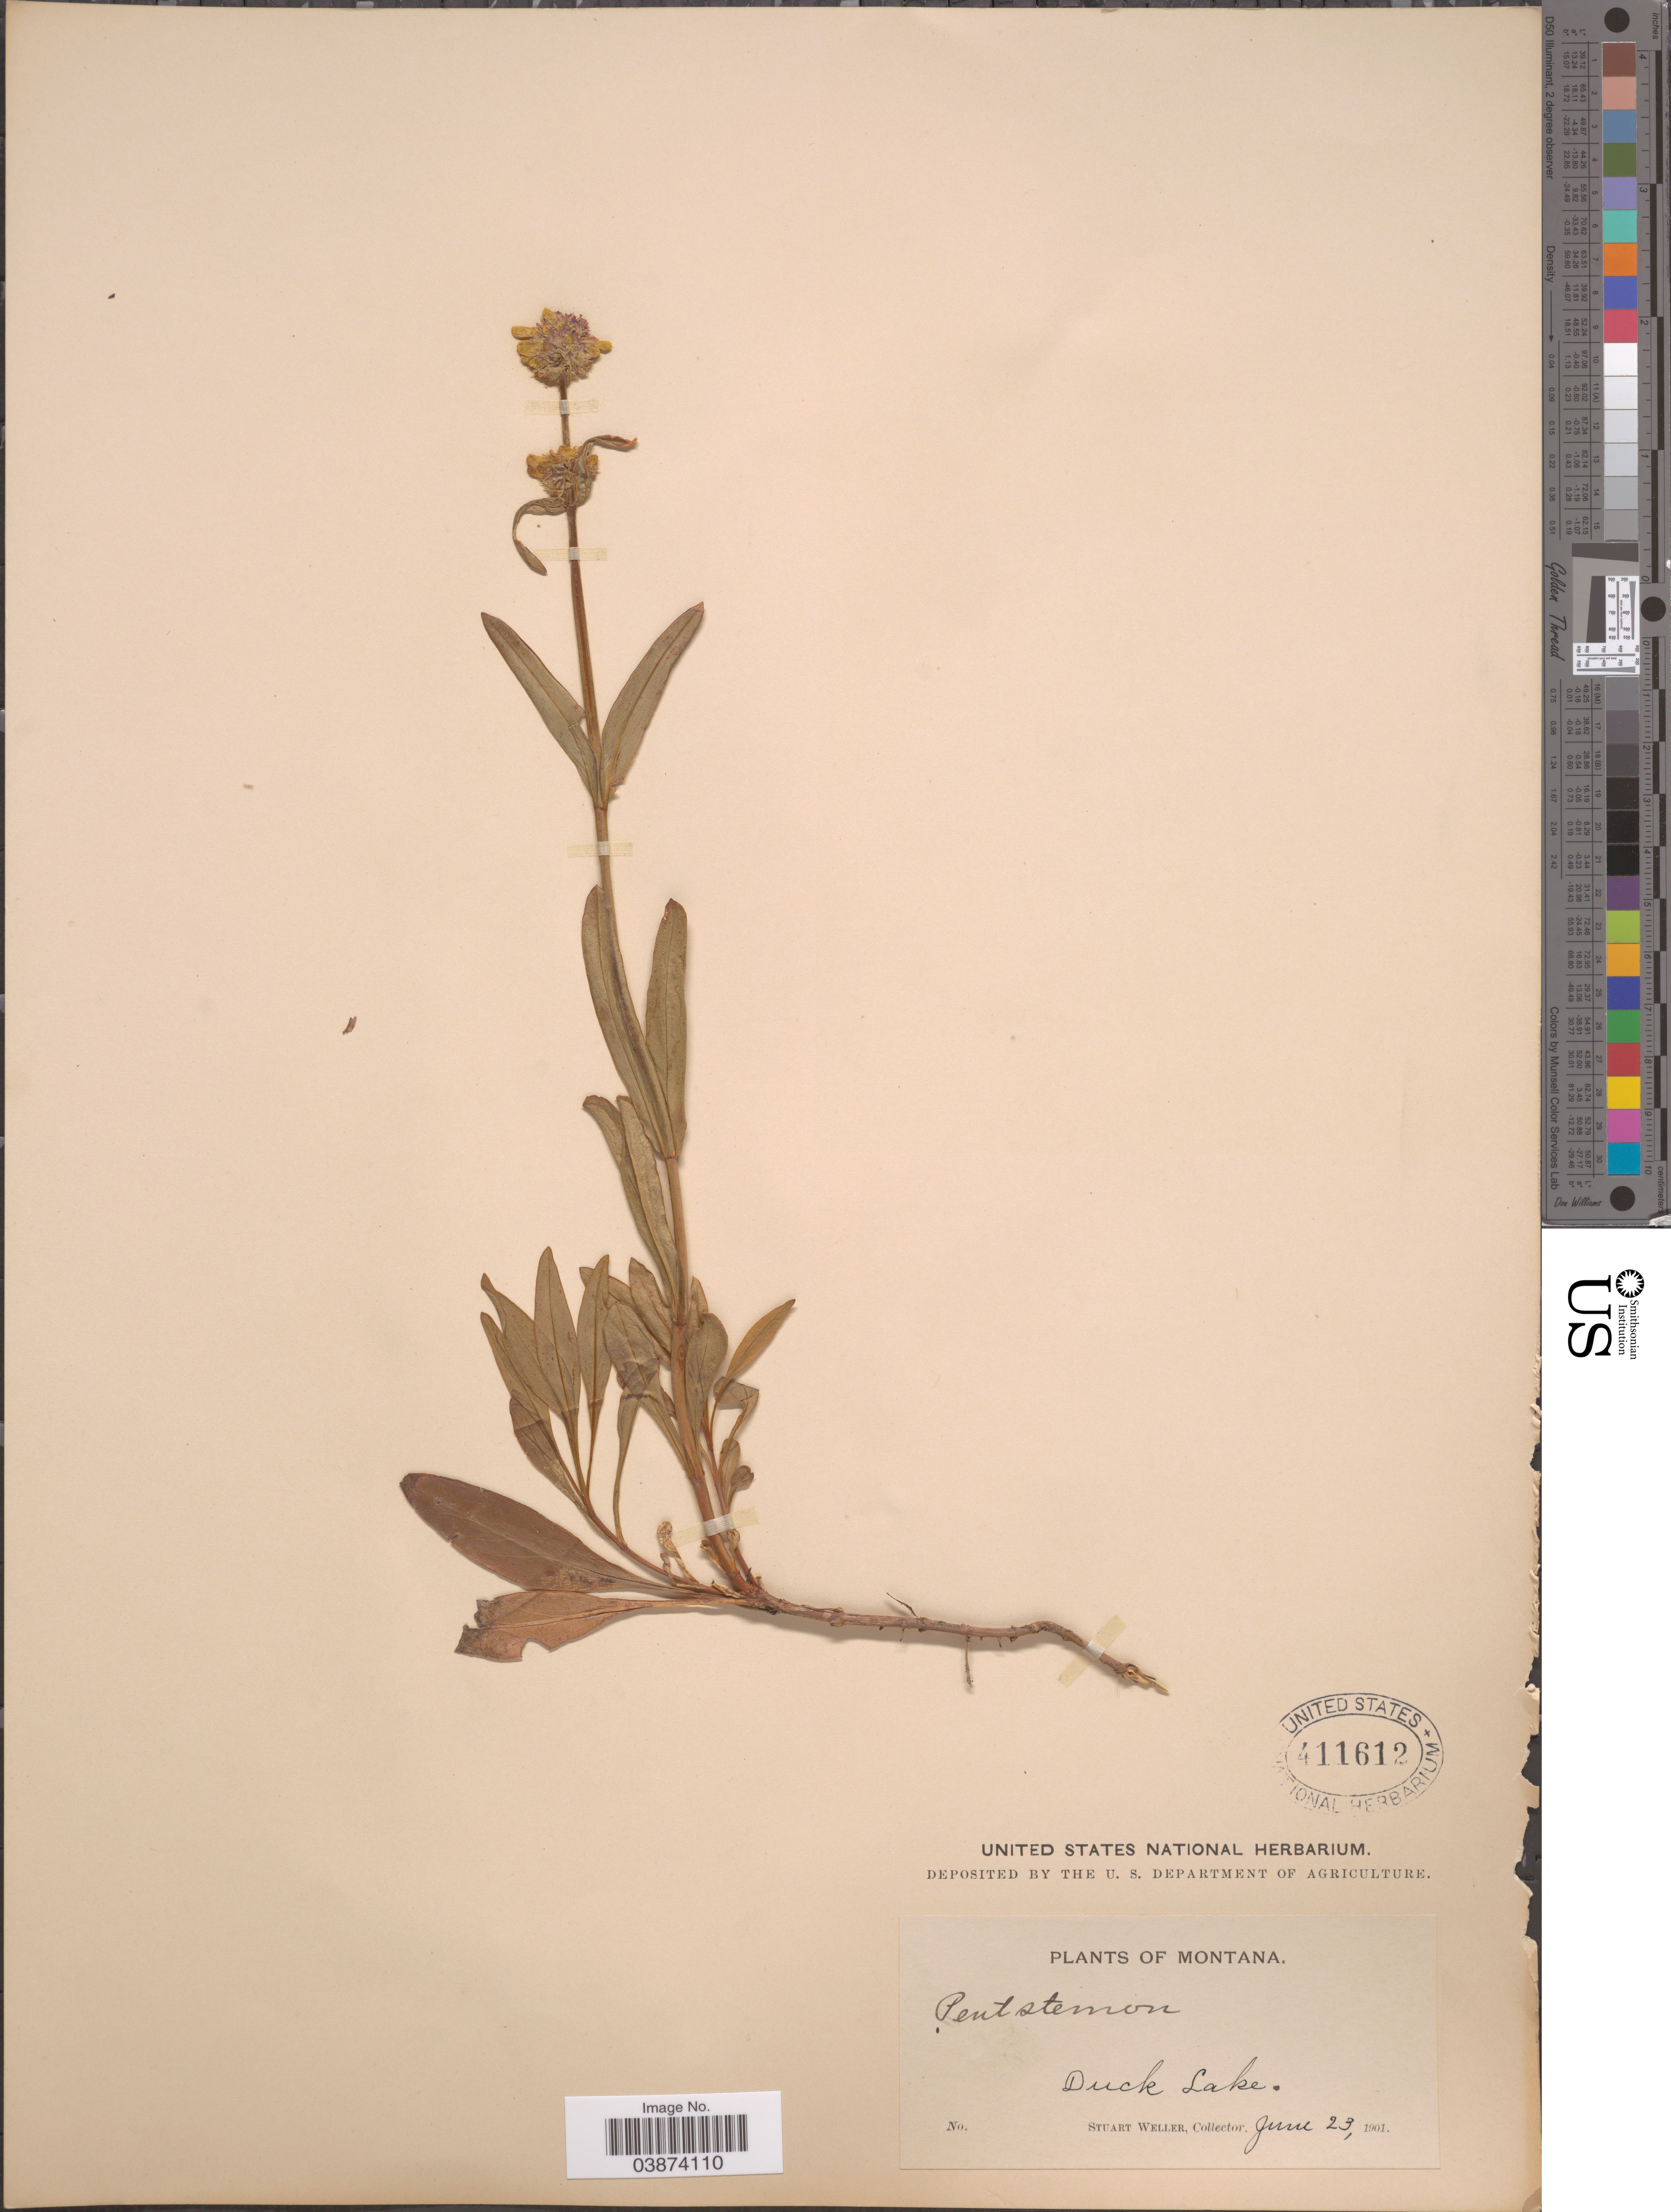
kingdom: Plantae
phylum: Tracheophyta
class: Magnoliopsida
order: Lamiales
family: Plantaginaceae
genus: Penstemon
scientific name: Penstemon confertus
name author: Douglas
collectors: S. Weller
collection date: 1901-06-23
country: United States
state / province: Montana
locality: Duck Lake.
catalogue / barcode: US 411612